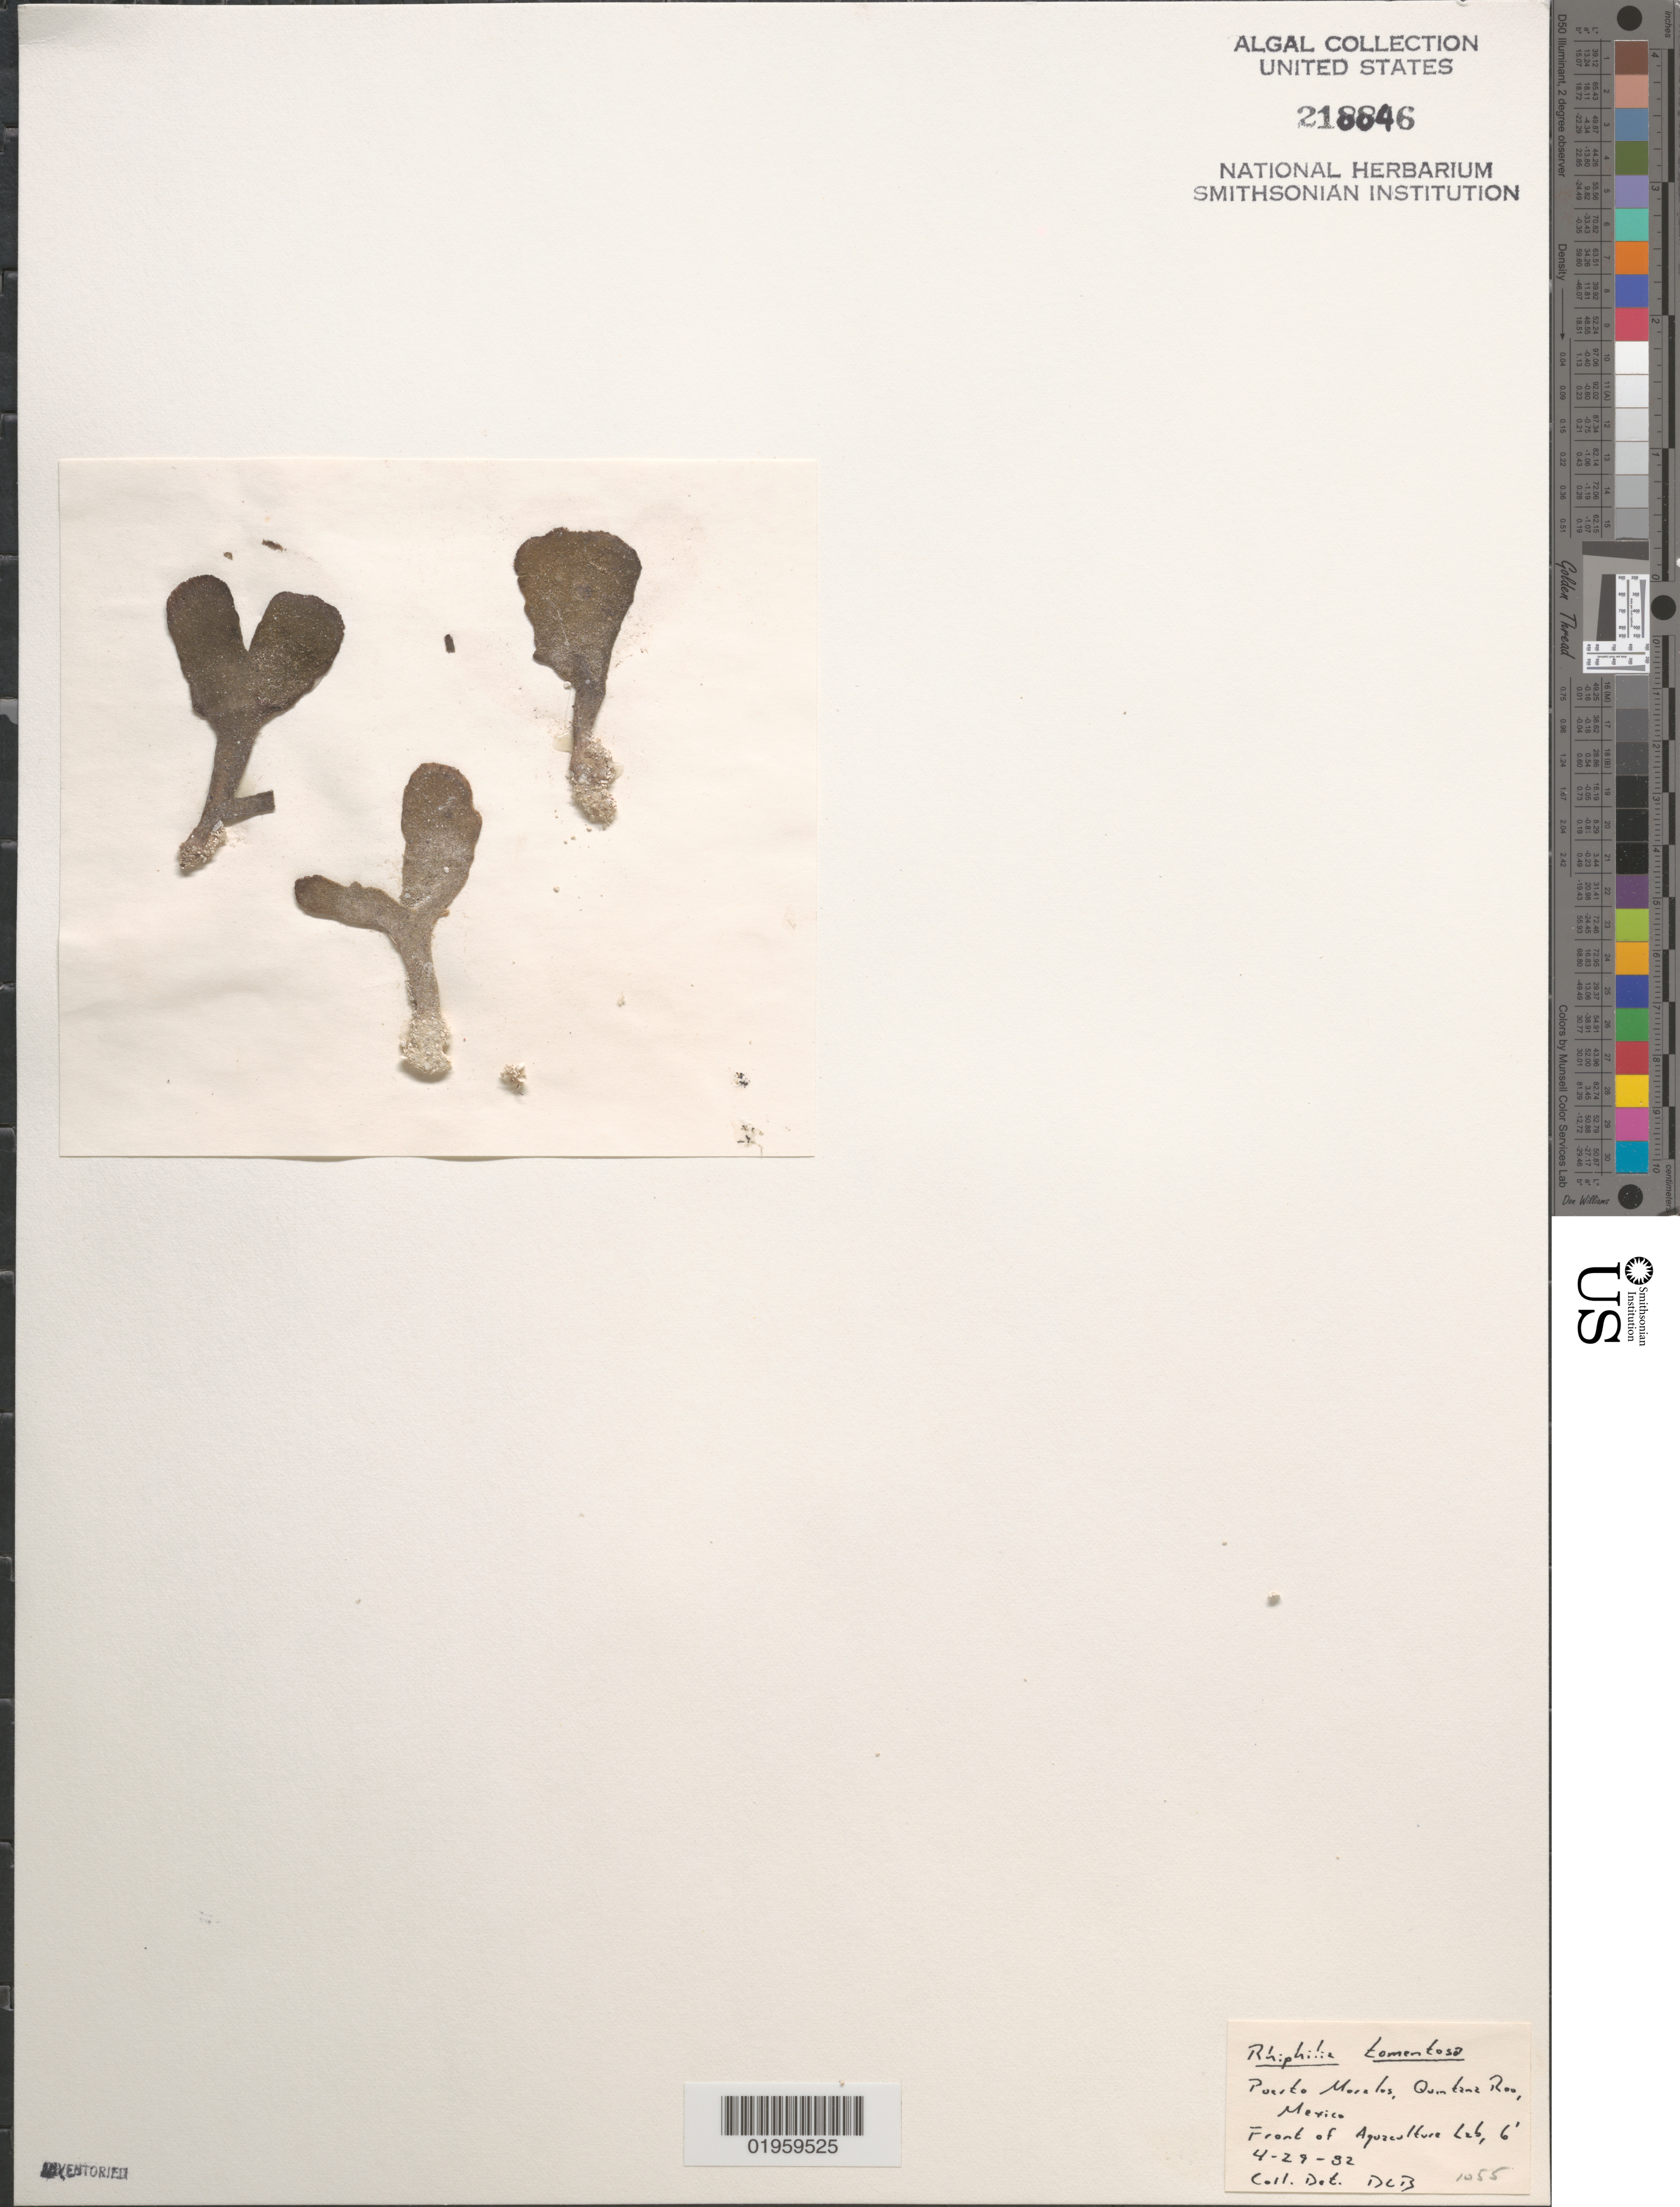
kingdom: Plantae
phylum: Chlorophyta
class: Ulvophyceae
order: Bryopsidales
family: Rhipiliaceae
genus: Rhipilia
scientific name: Rhipilia tomentosa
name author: Kütz.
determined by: Ballantine, D. L.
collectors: D.L. Ballantine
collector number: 1055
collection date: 1982-04-29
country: Mexico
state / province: Quintana Roo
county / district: Puerto Morelos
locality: Front of Aquacultura Lab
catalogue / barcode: US 218846